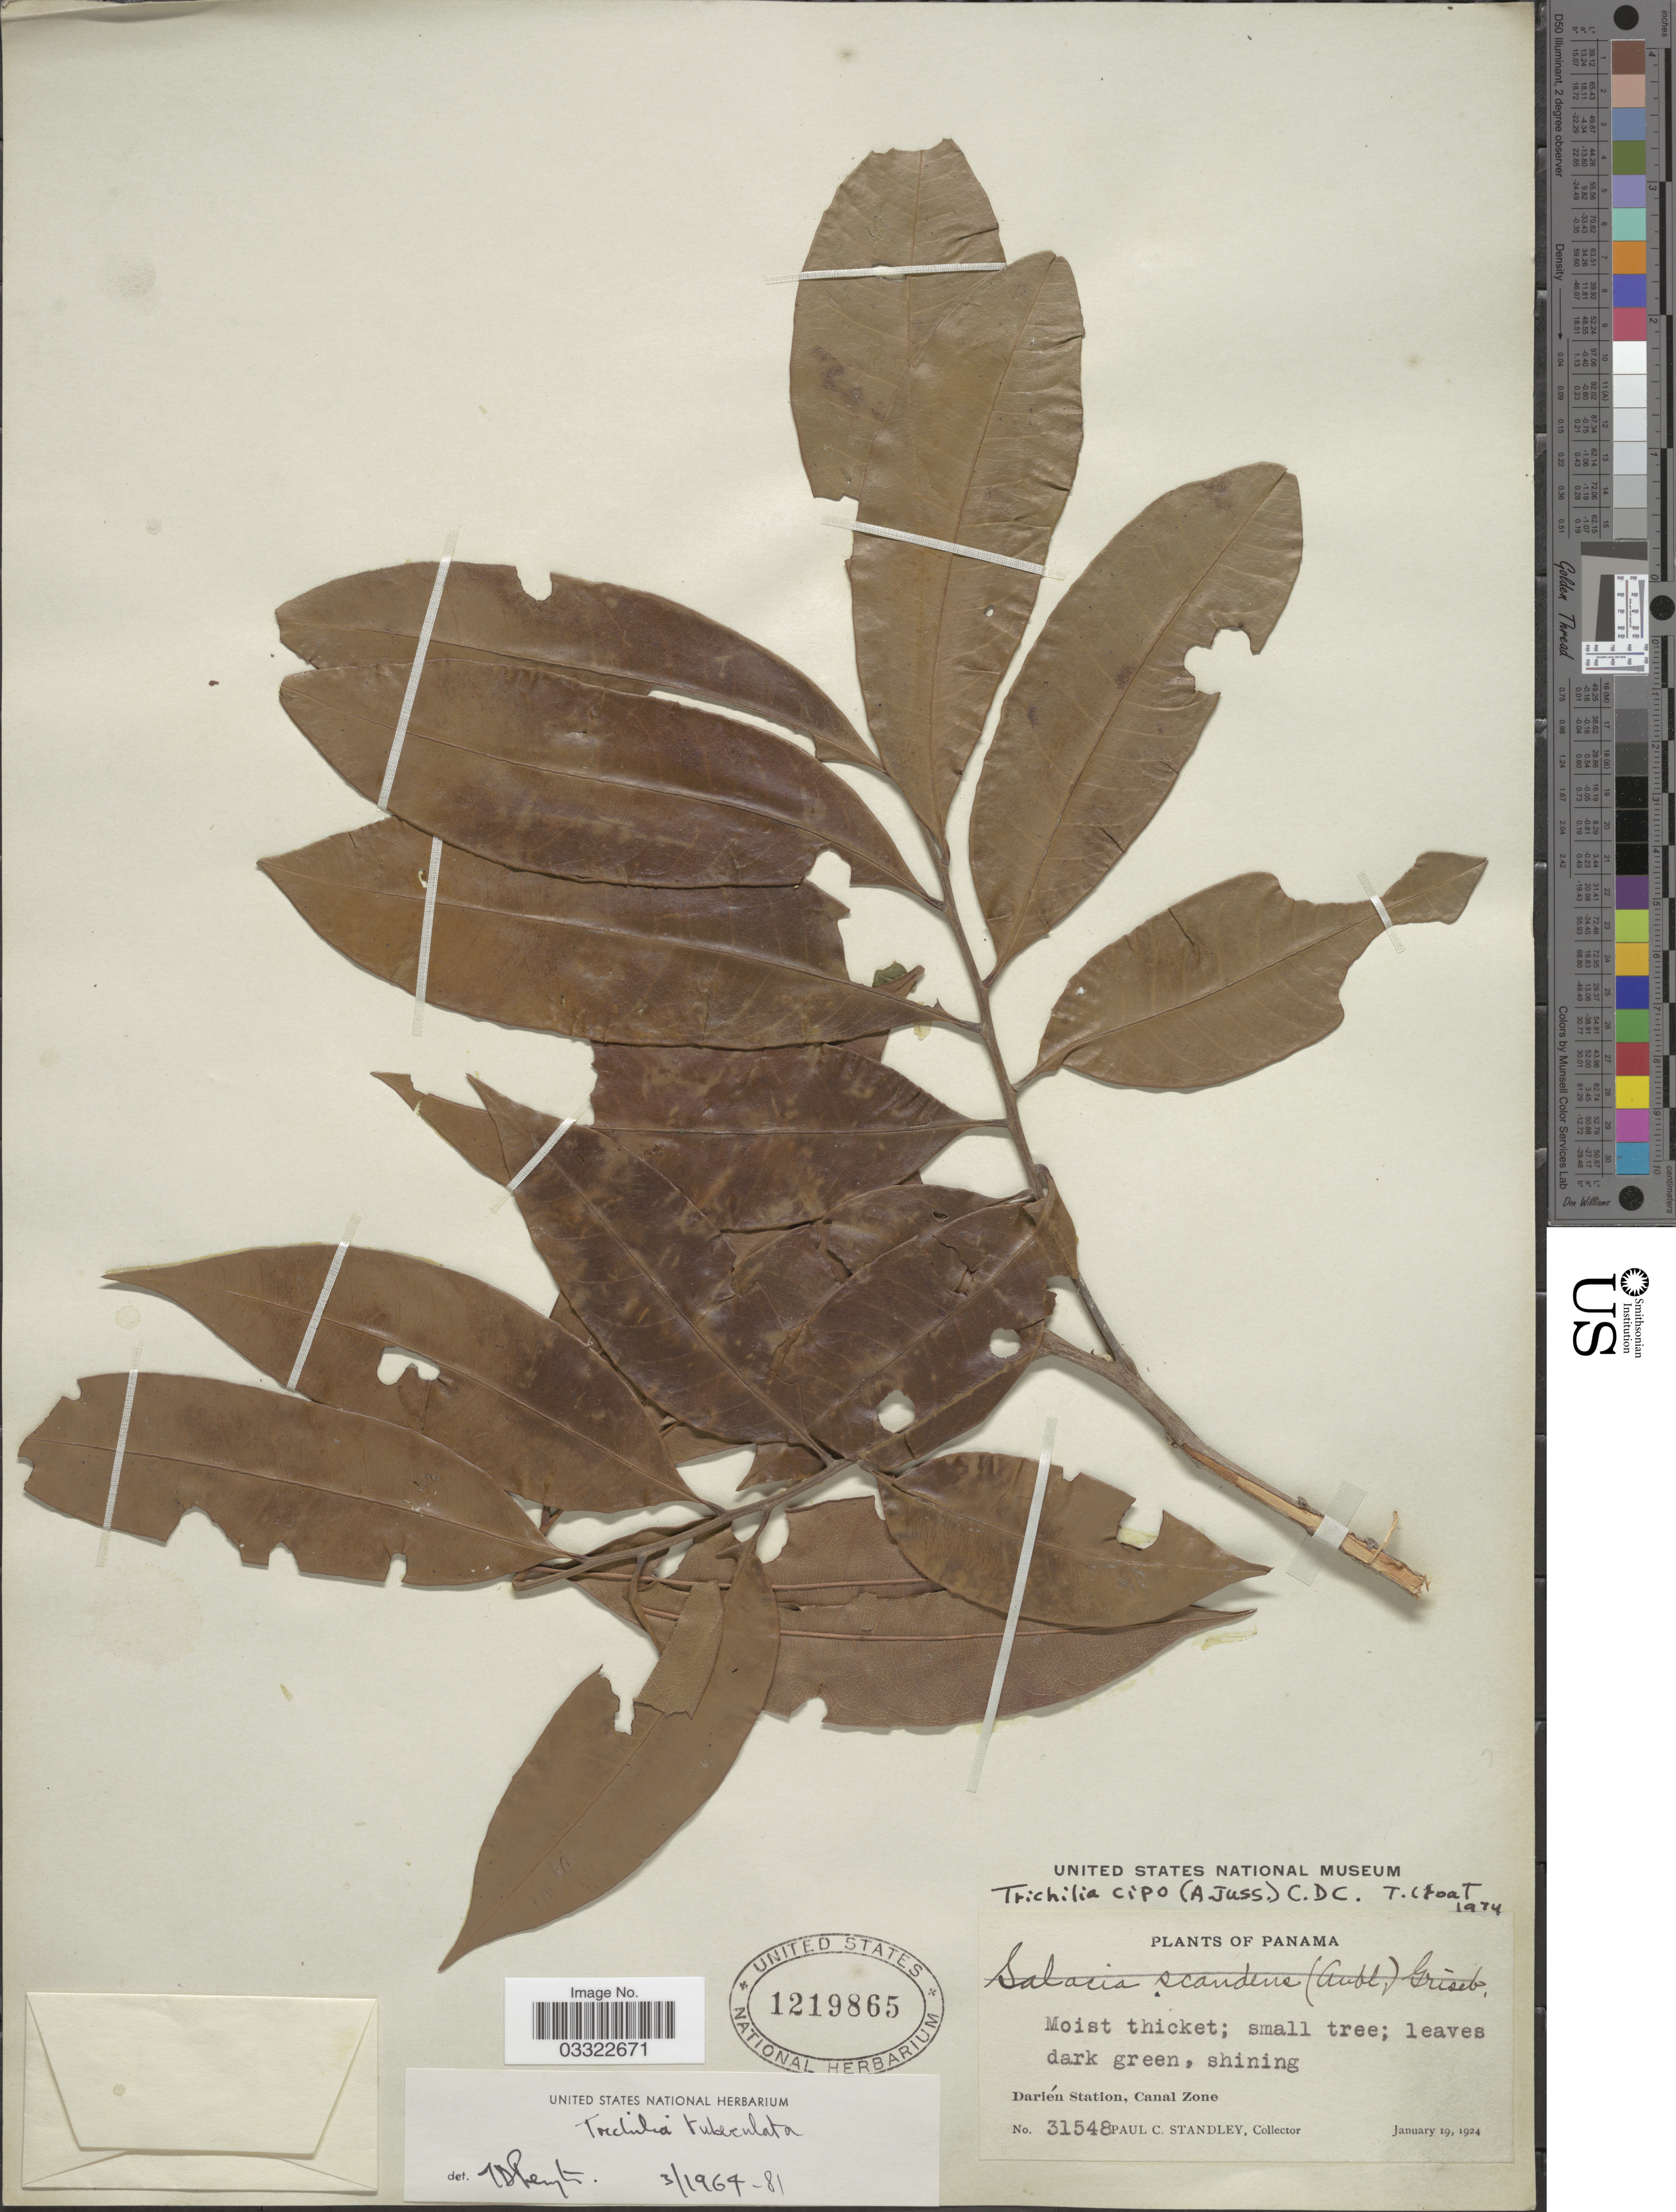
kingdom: Plantae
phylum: Tracheophyta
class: Magnoliopsida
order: Sapindales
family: Meliaceae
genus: Trichilia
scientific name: Trichilia tuberculata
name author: (Triana & Planch.) C. DC.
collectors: P. C. Standley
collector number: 31548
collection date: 1924-01-19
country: Panama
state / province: Colón / Panamá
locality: Darién Station, Canal Zone.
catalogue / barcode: US 1219865